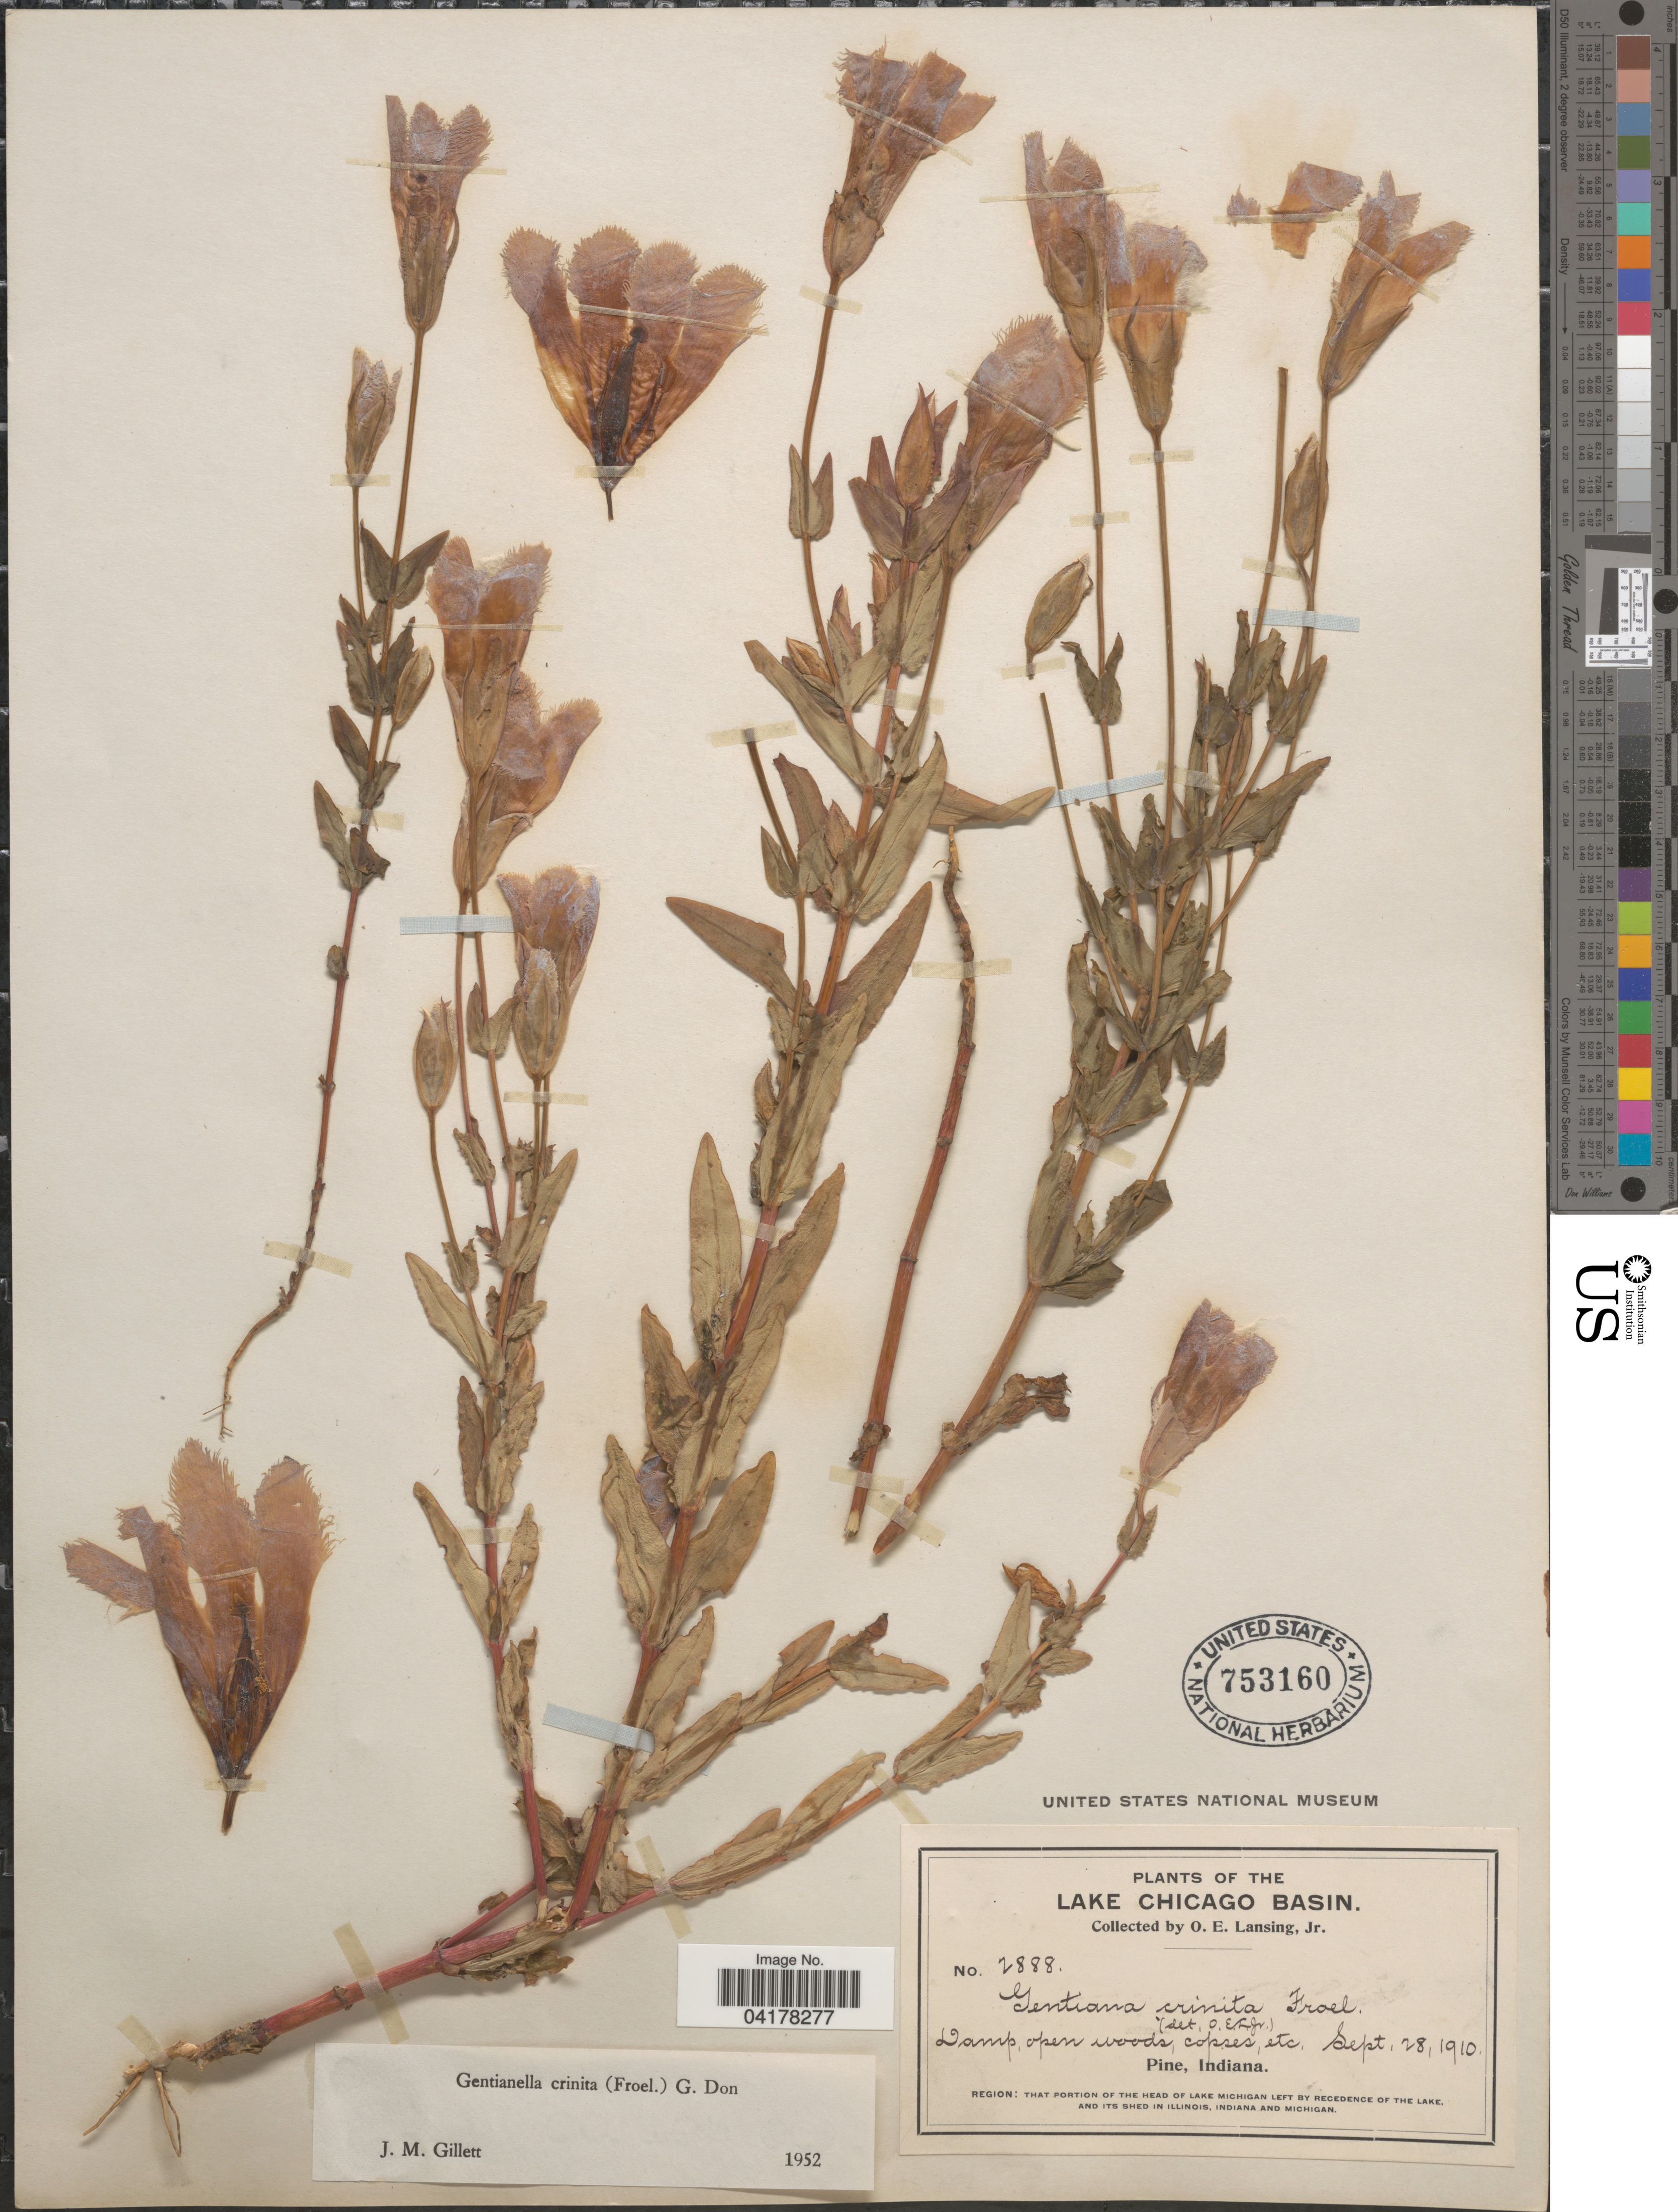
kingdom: Plantae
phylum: Tracheophyta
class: Magnoliopsida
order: Gentianales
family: Gentianaceae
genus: Gentianella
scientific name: Gentianella crinita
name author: (Froel.) G. Don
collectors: O. Lansing Jr.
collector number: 2888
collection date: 1910-09-28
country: United States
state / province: Indiana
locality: The Lake Chicago Basin. Pine. Region: that portion of the Head of Lake Michigan left by the Recedence of the lake, and its shed in Illinois, Indiana and Michigan.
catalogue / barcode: US 753160